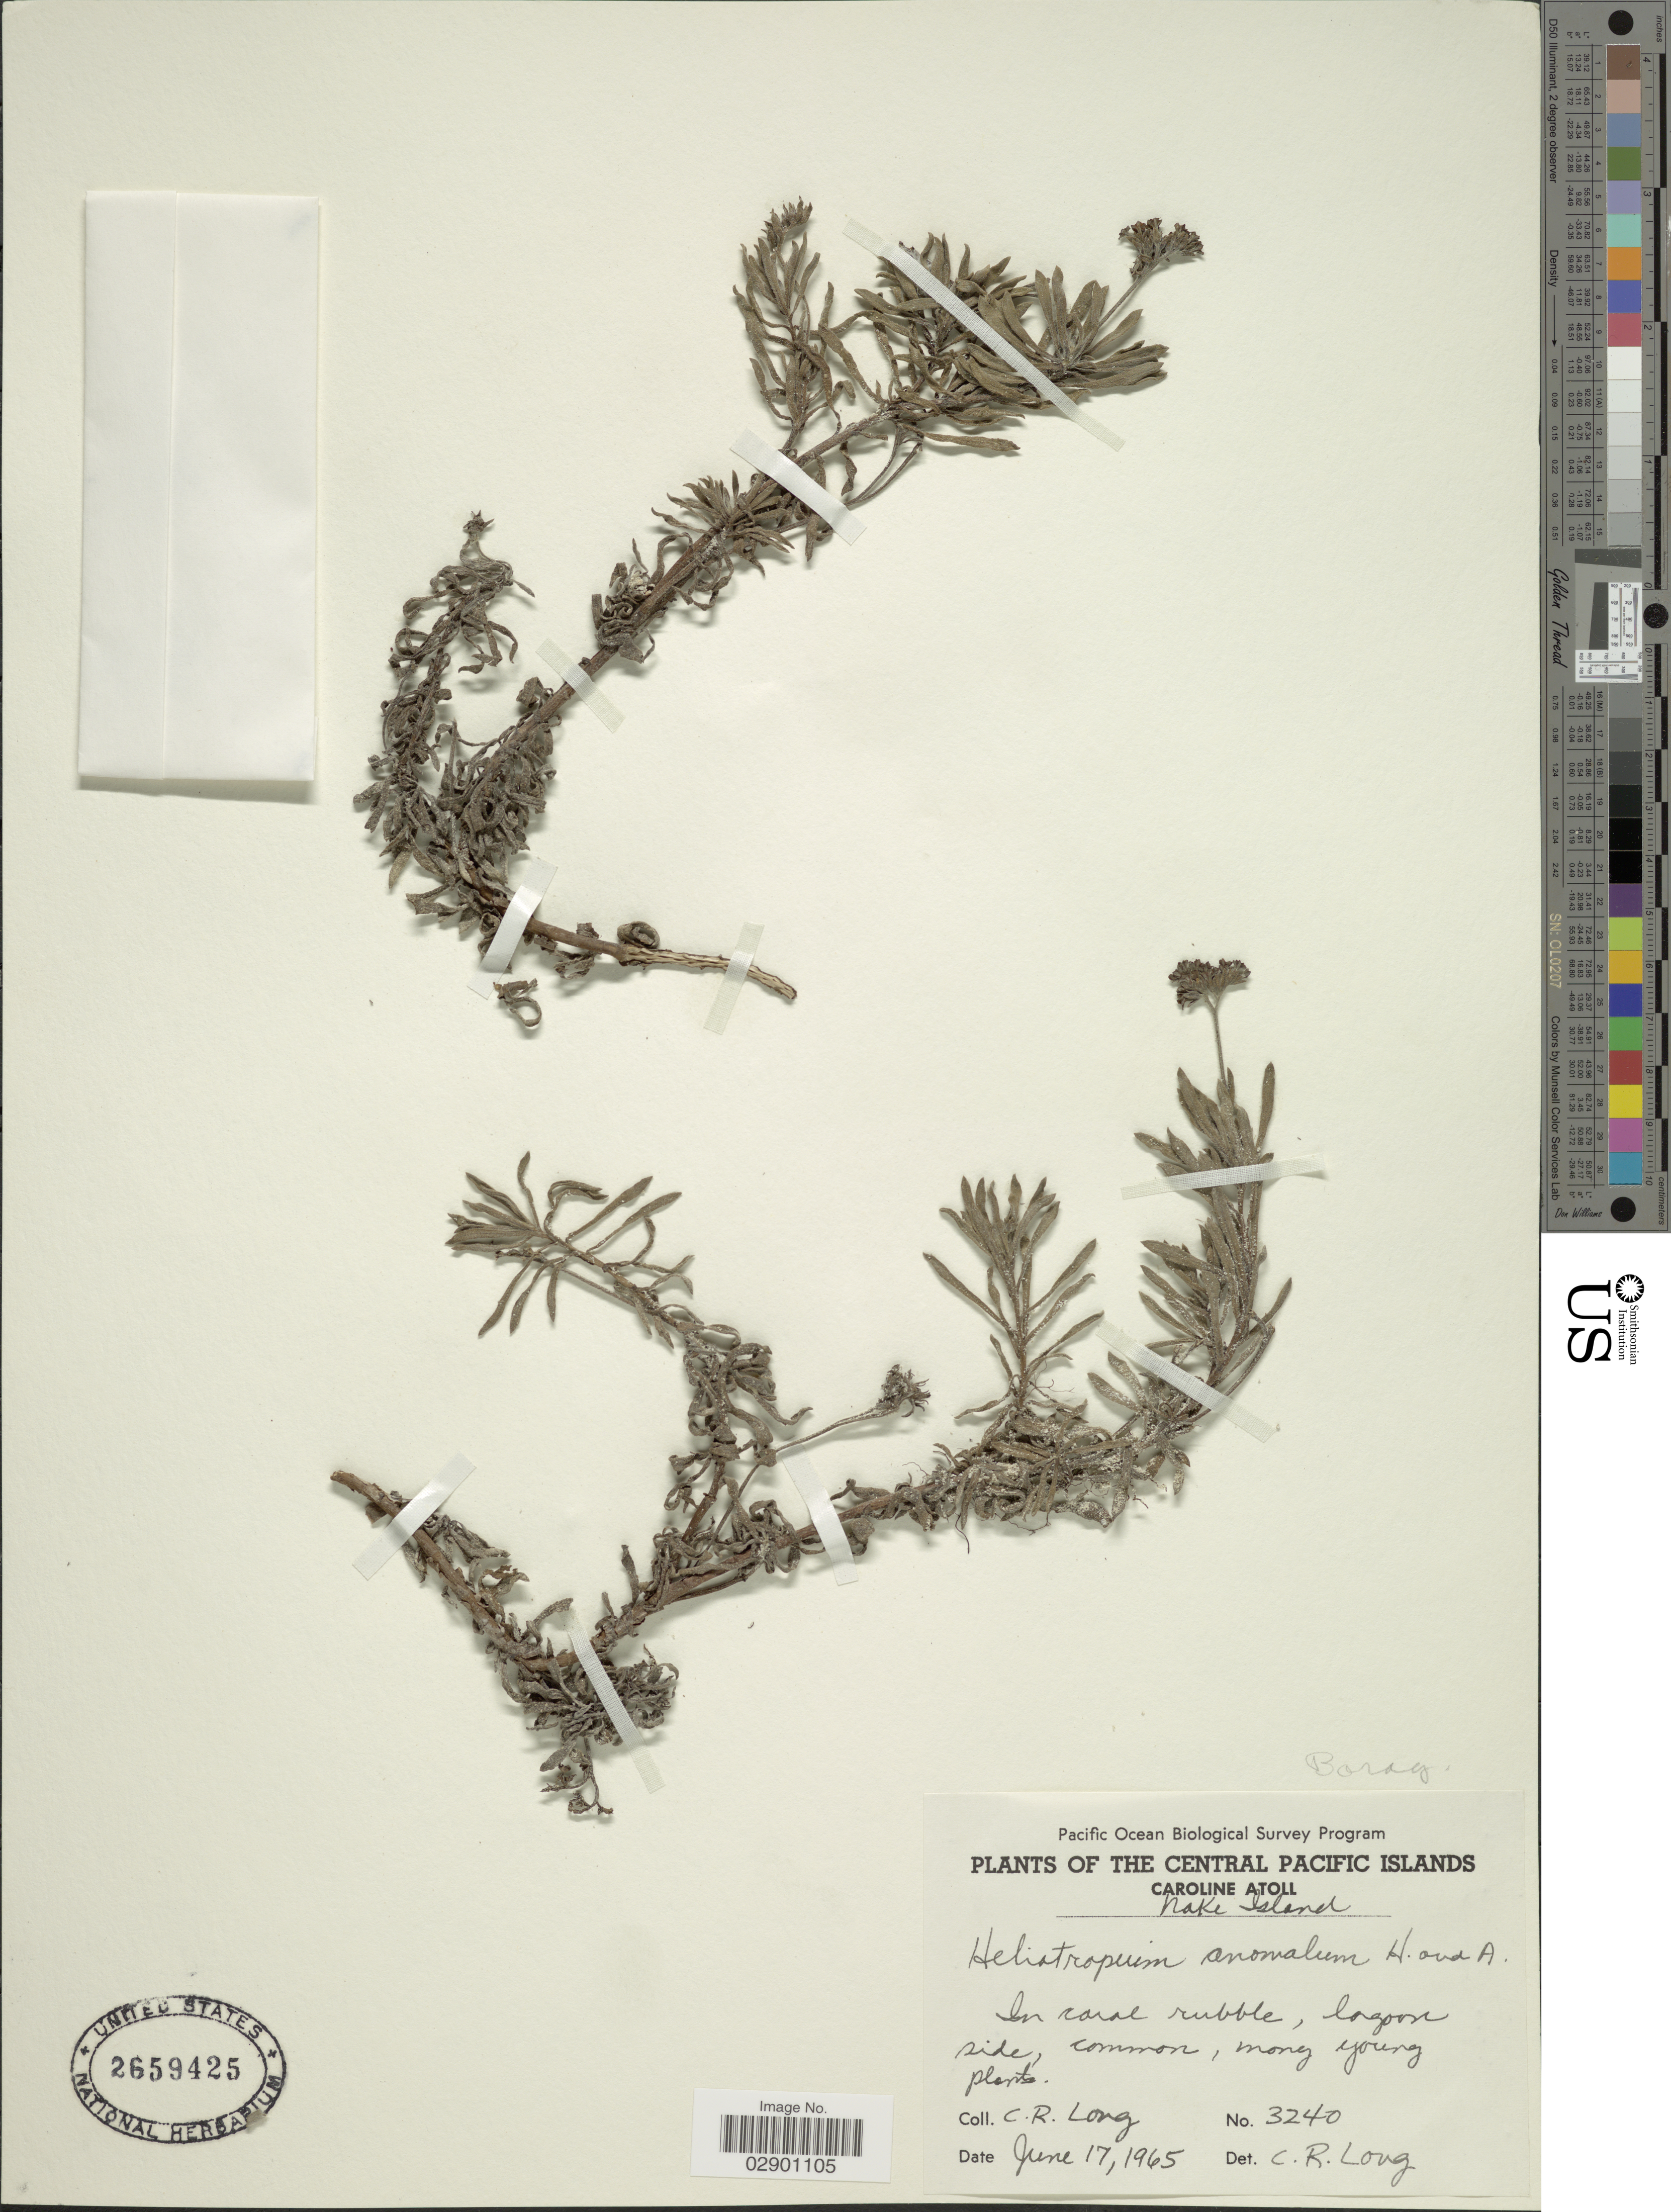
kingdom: Plantae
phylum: Tracheophyta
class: Magnoliopsida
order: Boraginales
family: Heliotropiaceae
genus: Heliotropium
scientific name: Heliotropium anomalum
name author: Hook. & Arn.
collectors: C. R. Long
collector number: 3240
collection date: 1965-06-17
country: U.S. Administered Pacific Islands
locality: The Central Pacific Islands. Caroline Atoll. Wake Island.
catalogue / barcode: US 2659425